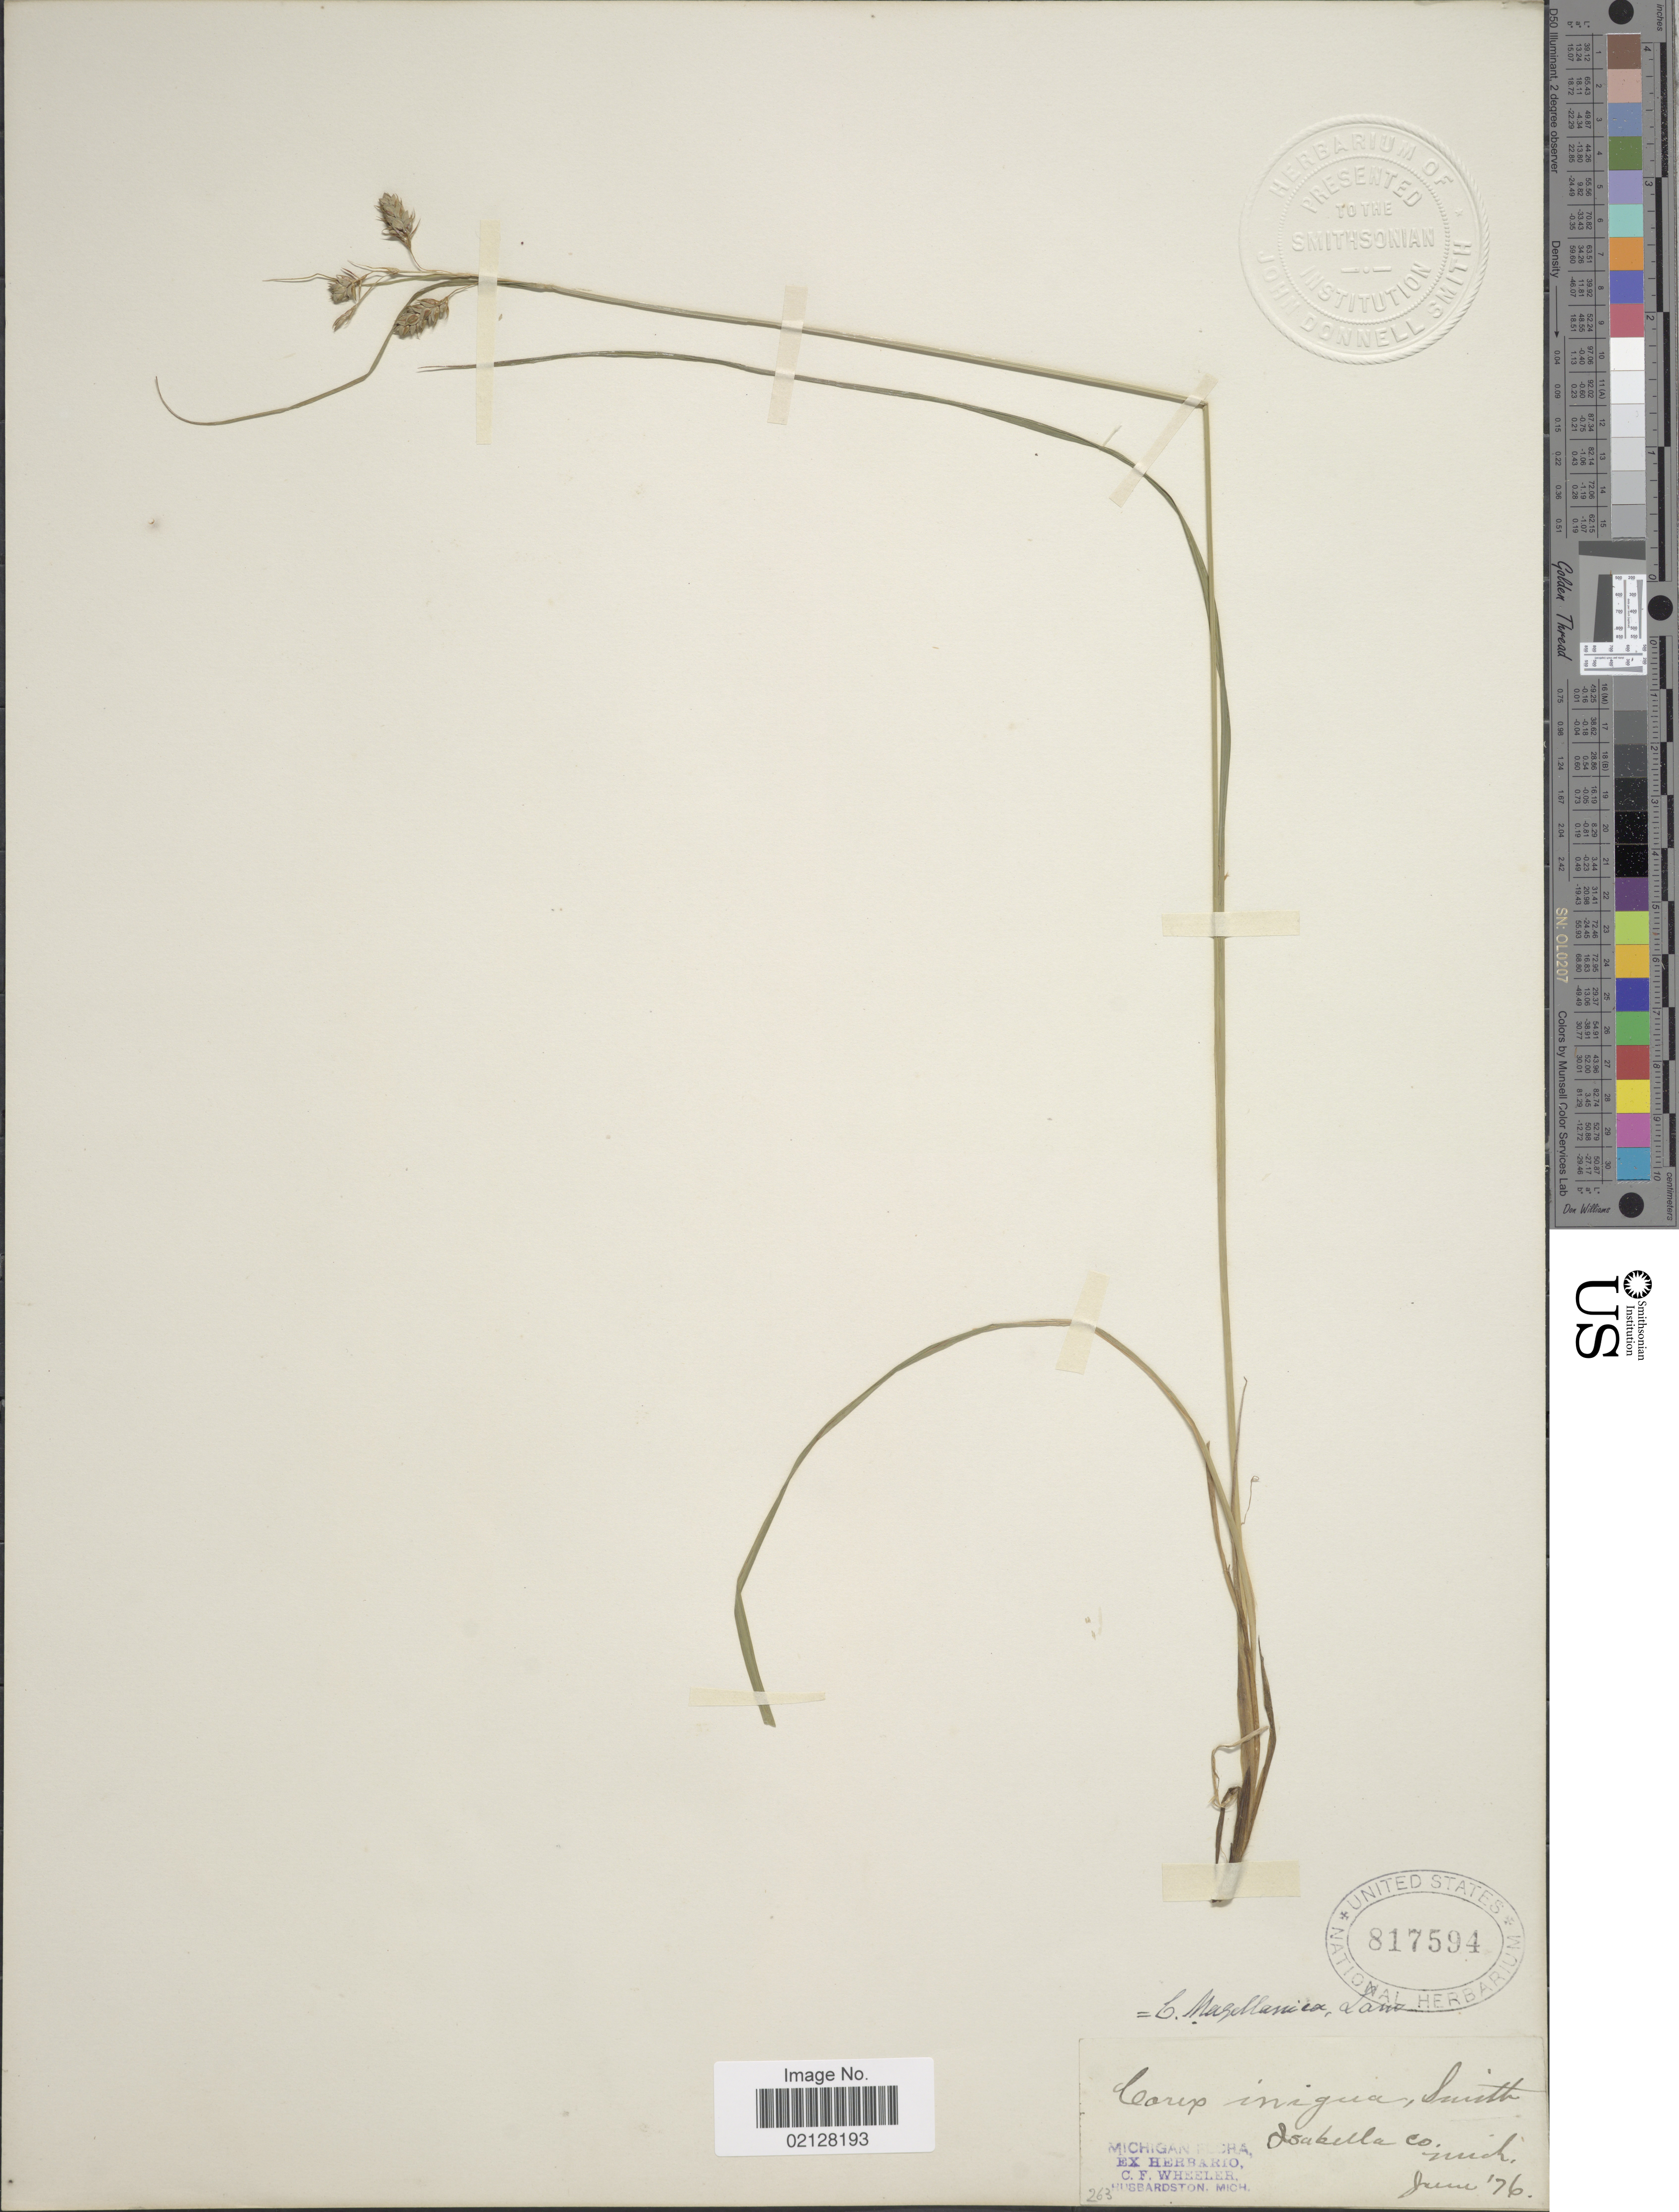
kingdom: Plantae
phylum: Tracheophyta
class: Liliopsida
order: Poales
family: Cyperaceae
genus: Carex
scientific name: Carex magellanica subsp. irrigua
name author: (Wahlenb.) Hiitonen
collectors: Ex Herb. C. F. Wheeler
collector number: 263?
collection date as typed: Transcribed d/m/y: /6/76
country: United States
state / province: Michigan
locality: Isabella Co.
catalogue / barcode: US 817594